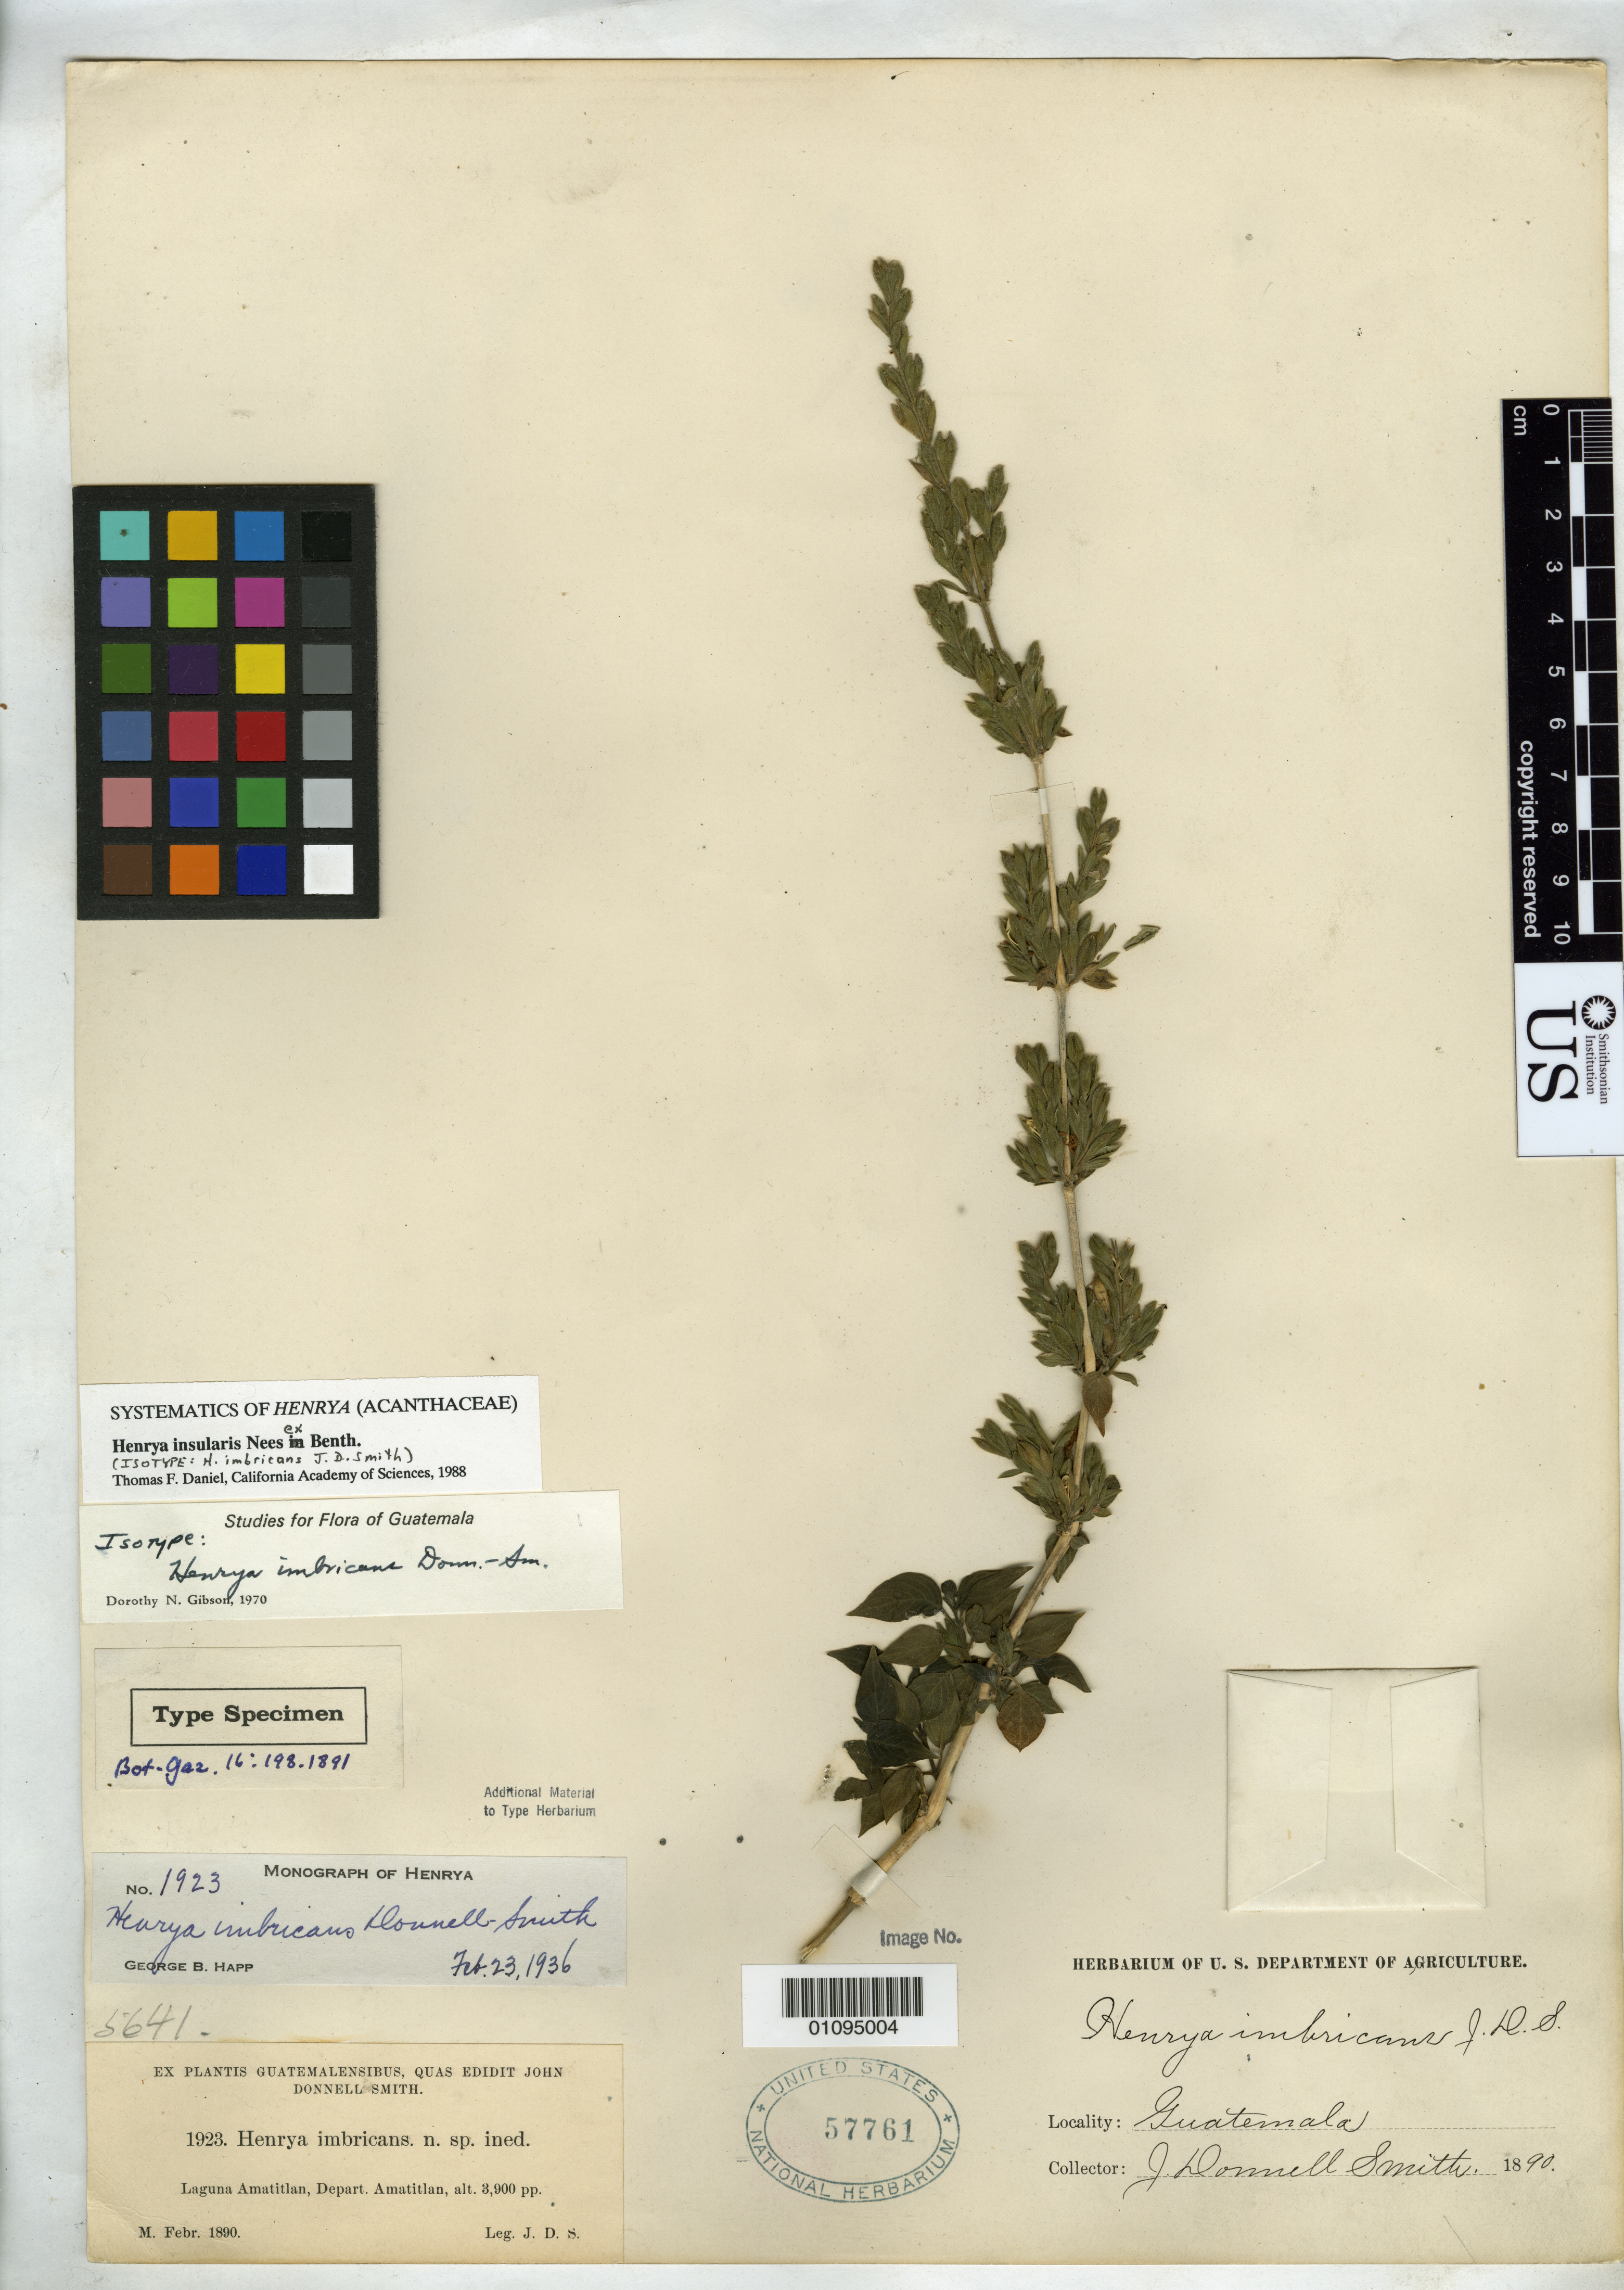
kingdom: Plantae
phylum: Tracheophyta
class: Magnoliopsida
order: Lamiales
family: Acanthaceae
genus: Henrya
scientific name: Henrya imbricans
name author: Donn. Sm.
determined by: Happ, G. B.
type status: Isotype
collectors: J. Donnell Smith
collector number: J.D.S. 1923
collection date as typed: Feb 1890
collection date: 1890-02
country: Guatemala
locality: Laguna Amatitlán, Dept. Amatitlán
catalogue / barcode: US 57761